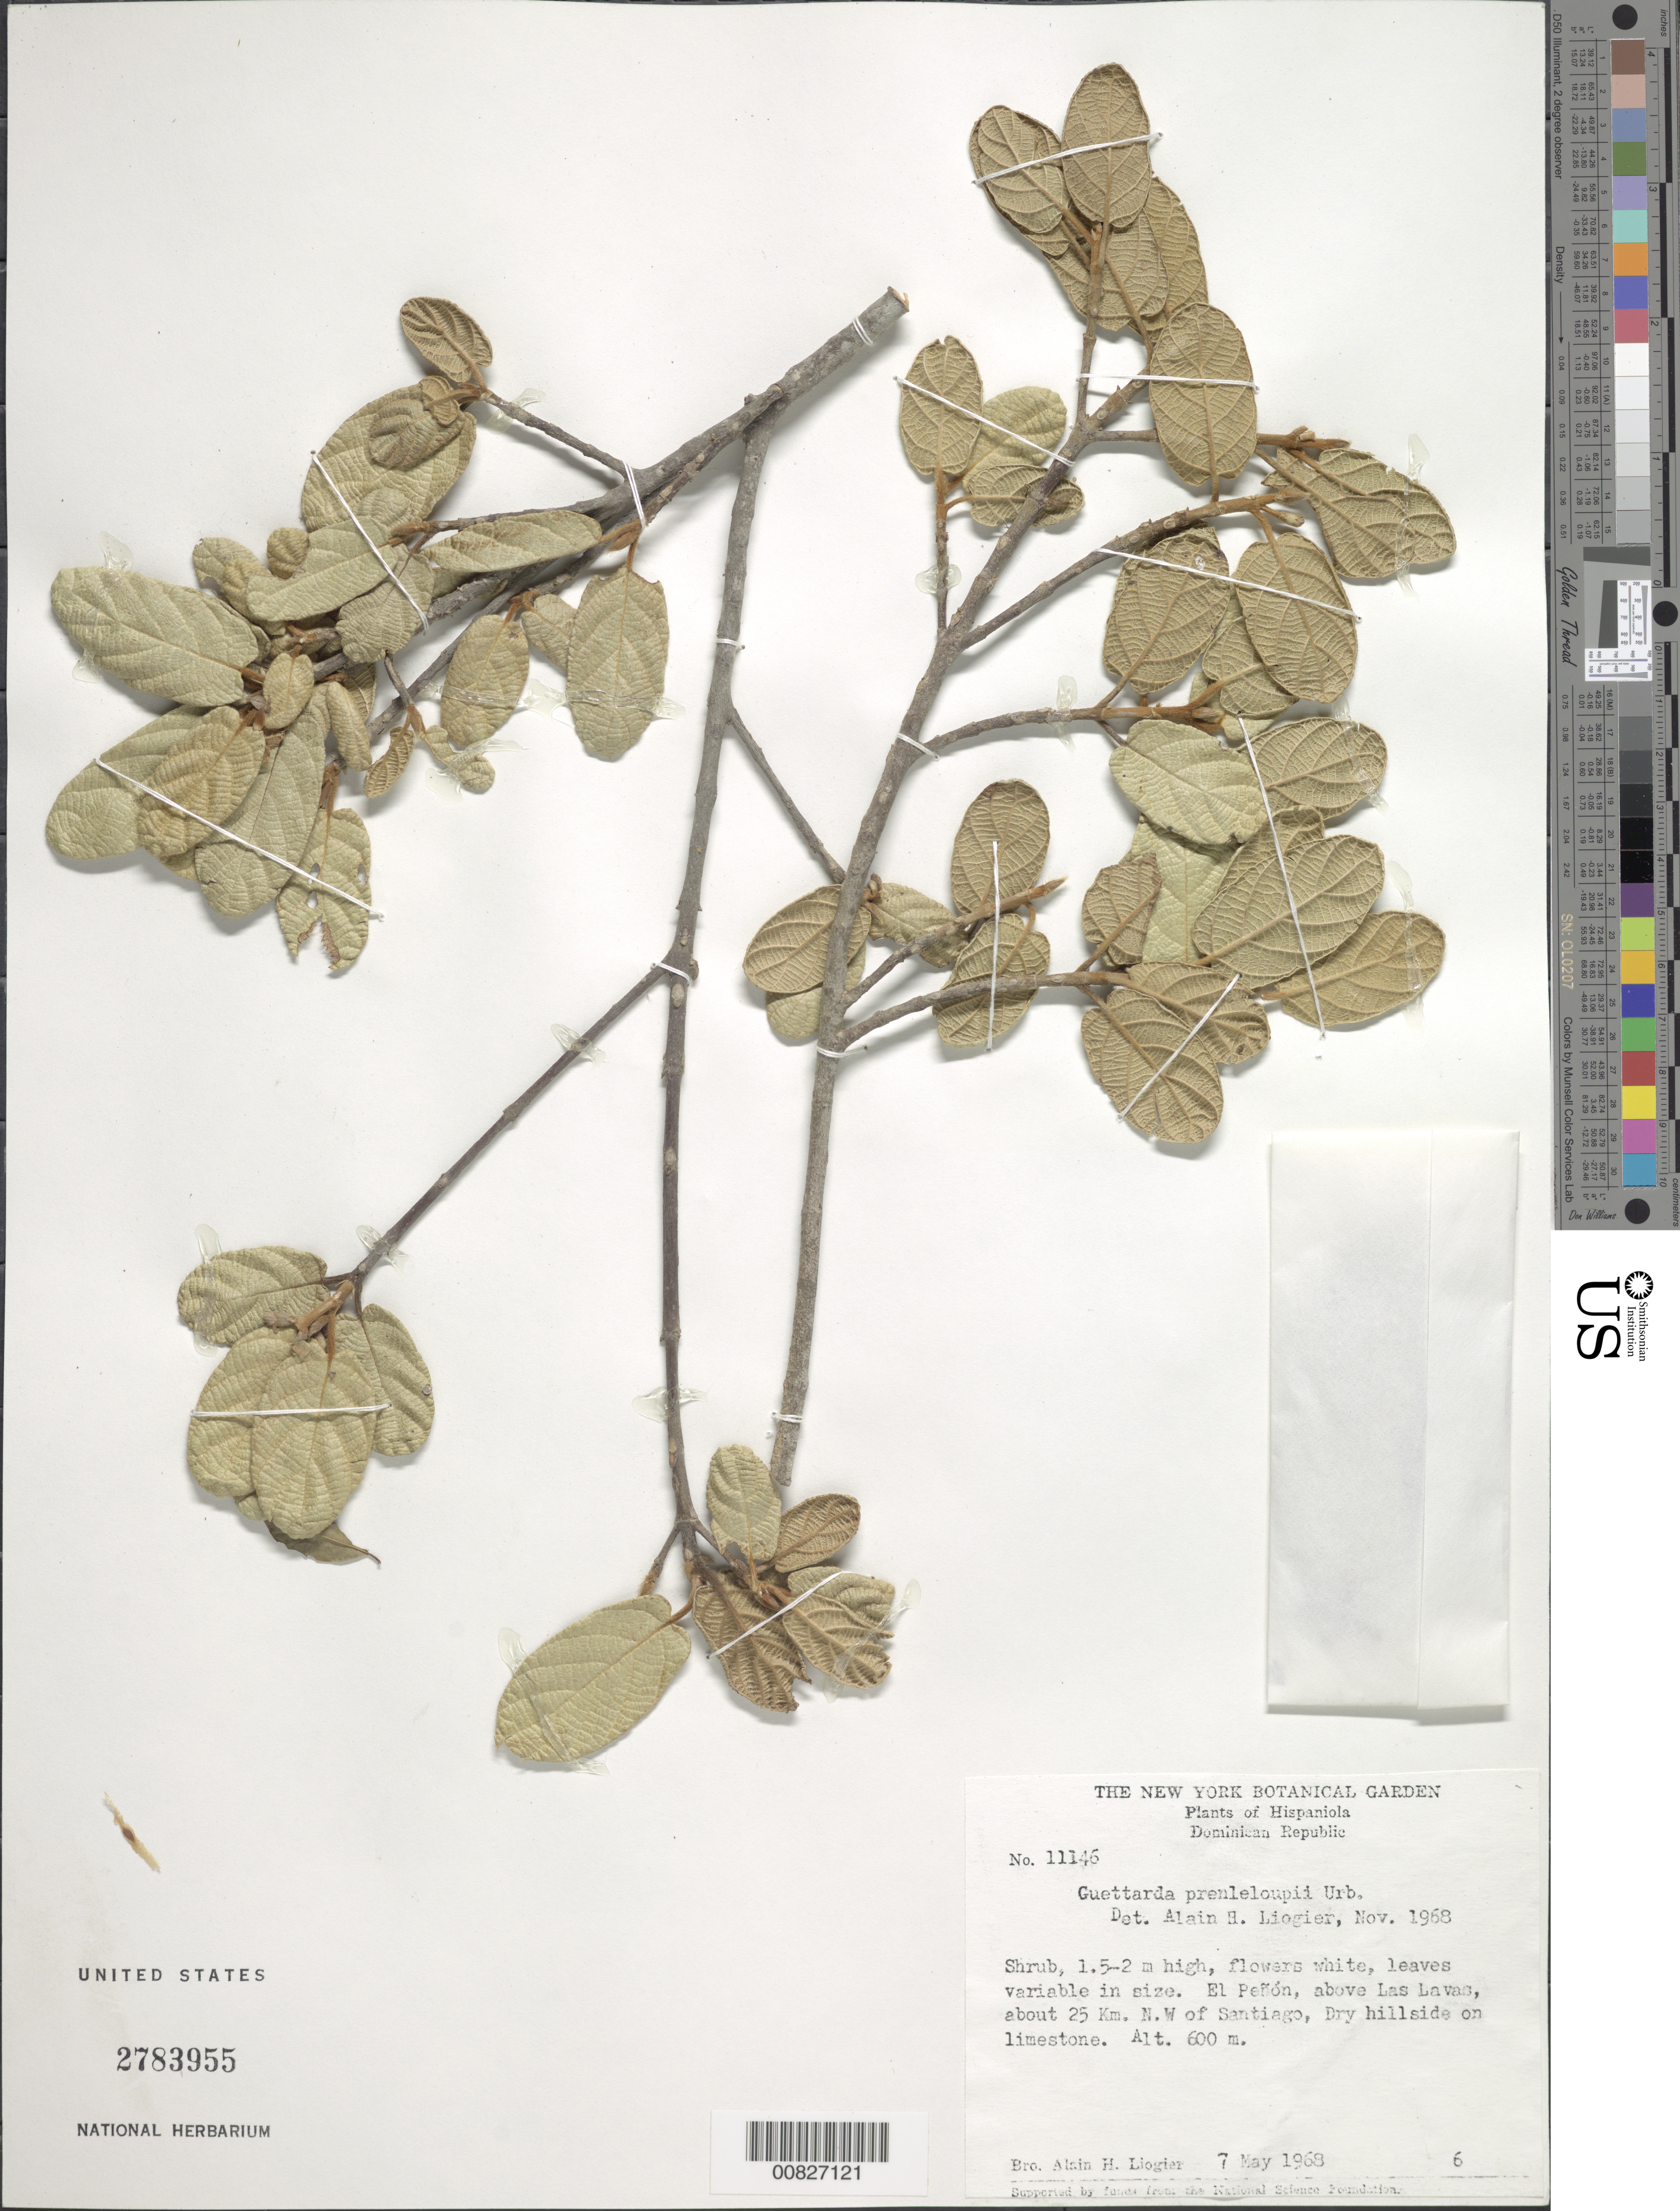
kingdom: Plantae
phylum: Tracheophyta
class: Magnoliopsida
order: Gentianales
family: Rubiaceae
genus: Guettarda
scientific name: Guettarda prenleloupii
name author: Urb.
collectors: A. H. Liogier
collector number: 11146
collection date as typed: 07 May 1968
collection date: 1968-05-07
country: Dominican Republic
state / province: Santiago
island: Hispaniola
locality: El Peñon, above Las Lavas, about 25 Km NW of Santiago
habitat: Dry hillside on limestone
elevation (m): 600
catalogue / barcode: US 2783955